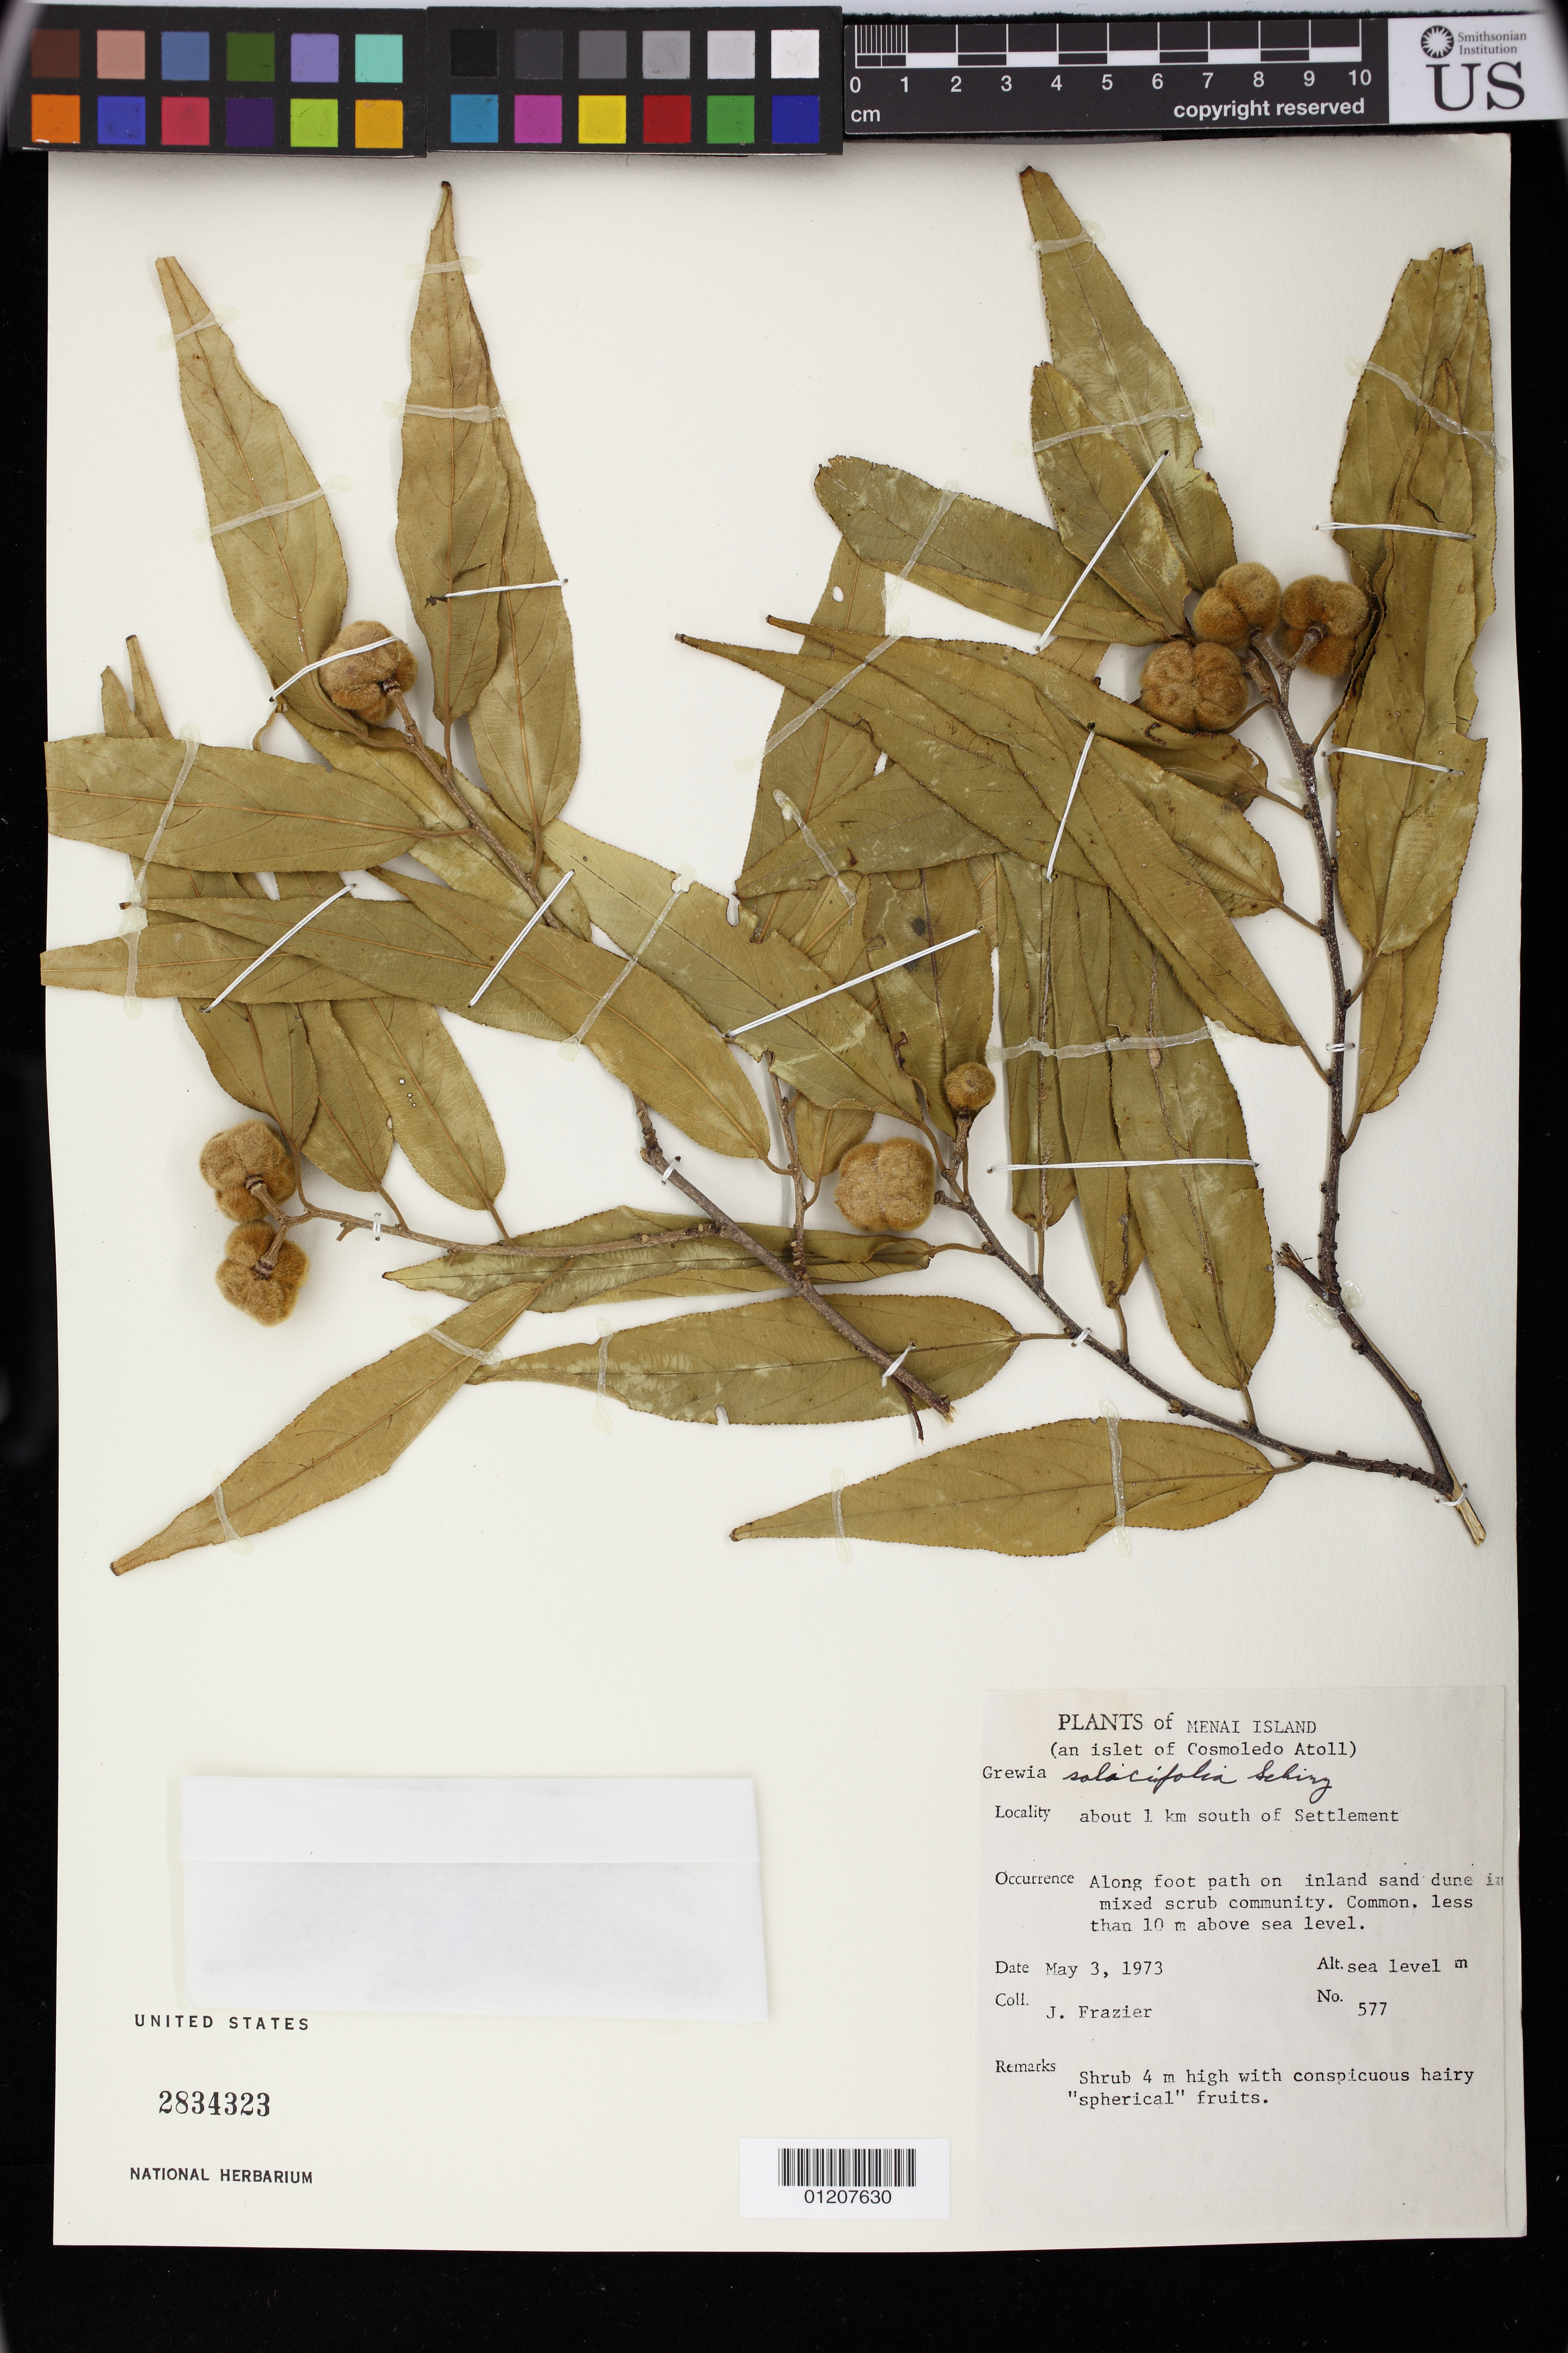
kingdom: Plantae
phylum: Tracheophyta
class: Magnoliopsida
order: Malvales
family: Malvaceae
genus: Grewia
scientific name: Grewia salicifolia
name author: Schinz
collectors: J. Frazier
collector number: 577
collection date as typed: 05 Mar 1973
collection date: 1973-03-05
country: Seychelles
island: Cosmoledo Atoll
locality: Menai Island, (an islet of Cosmoledo Atoll): about 1 km south of Settlement. Along foot path on island sand dune in mixed scrub community.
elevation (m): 0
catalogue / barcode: US 2834323